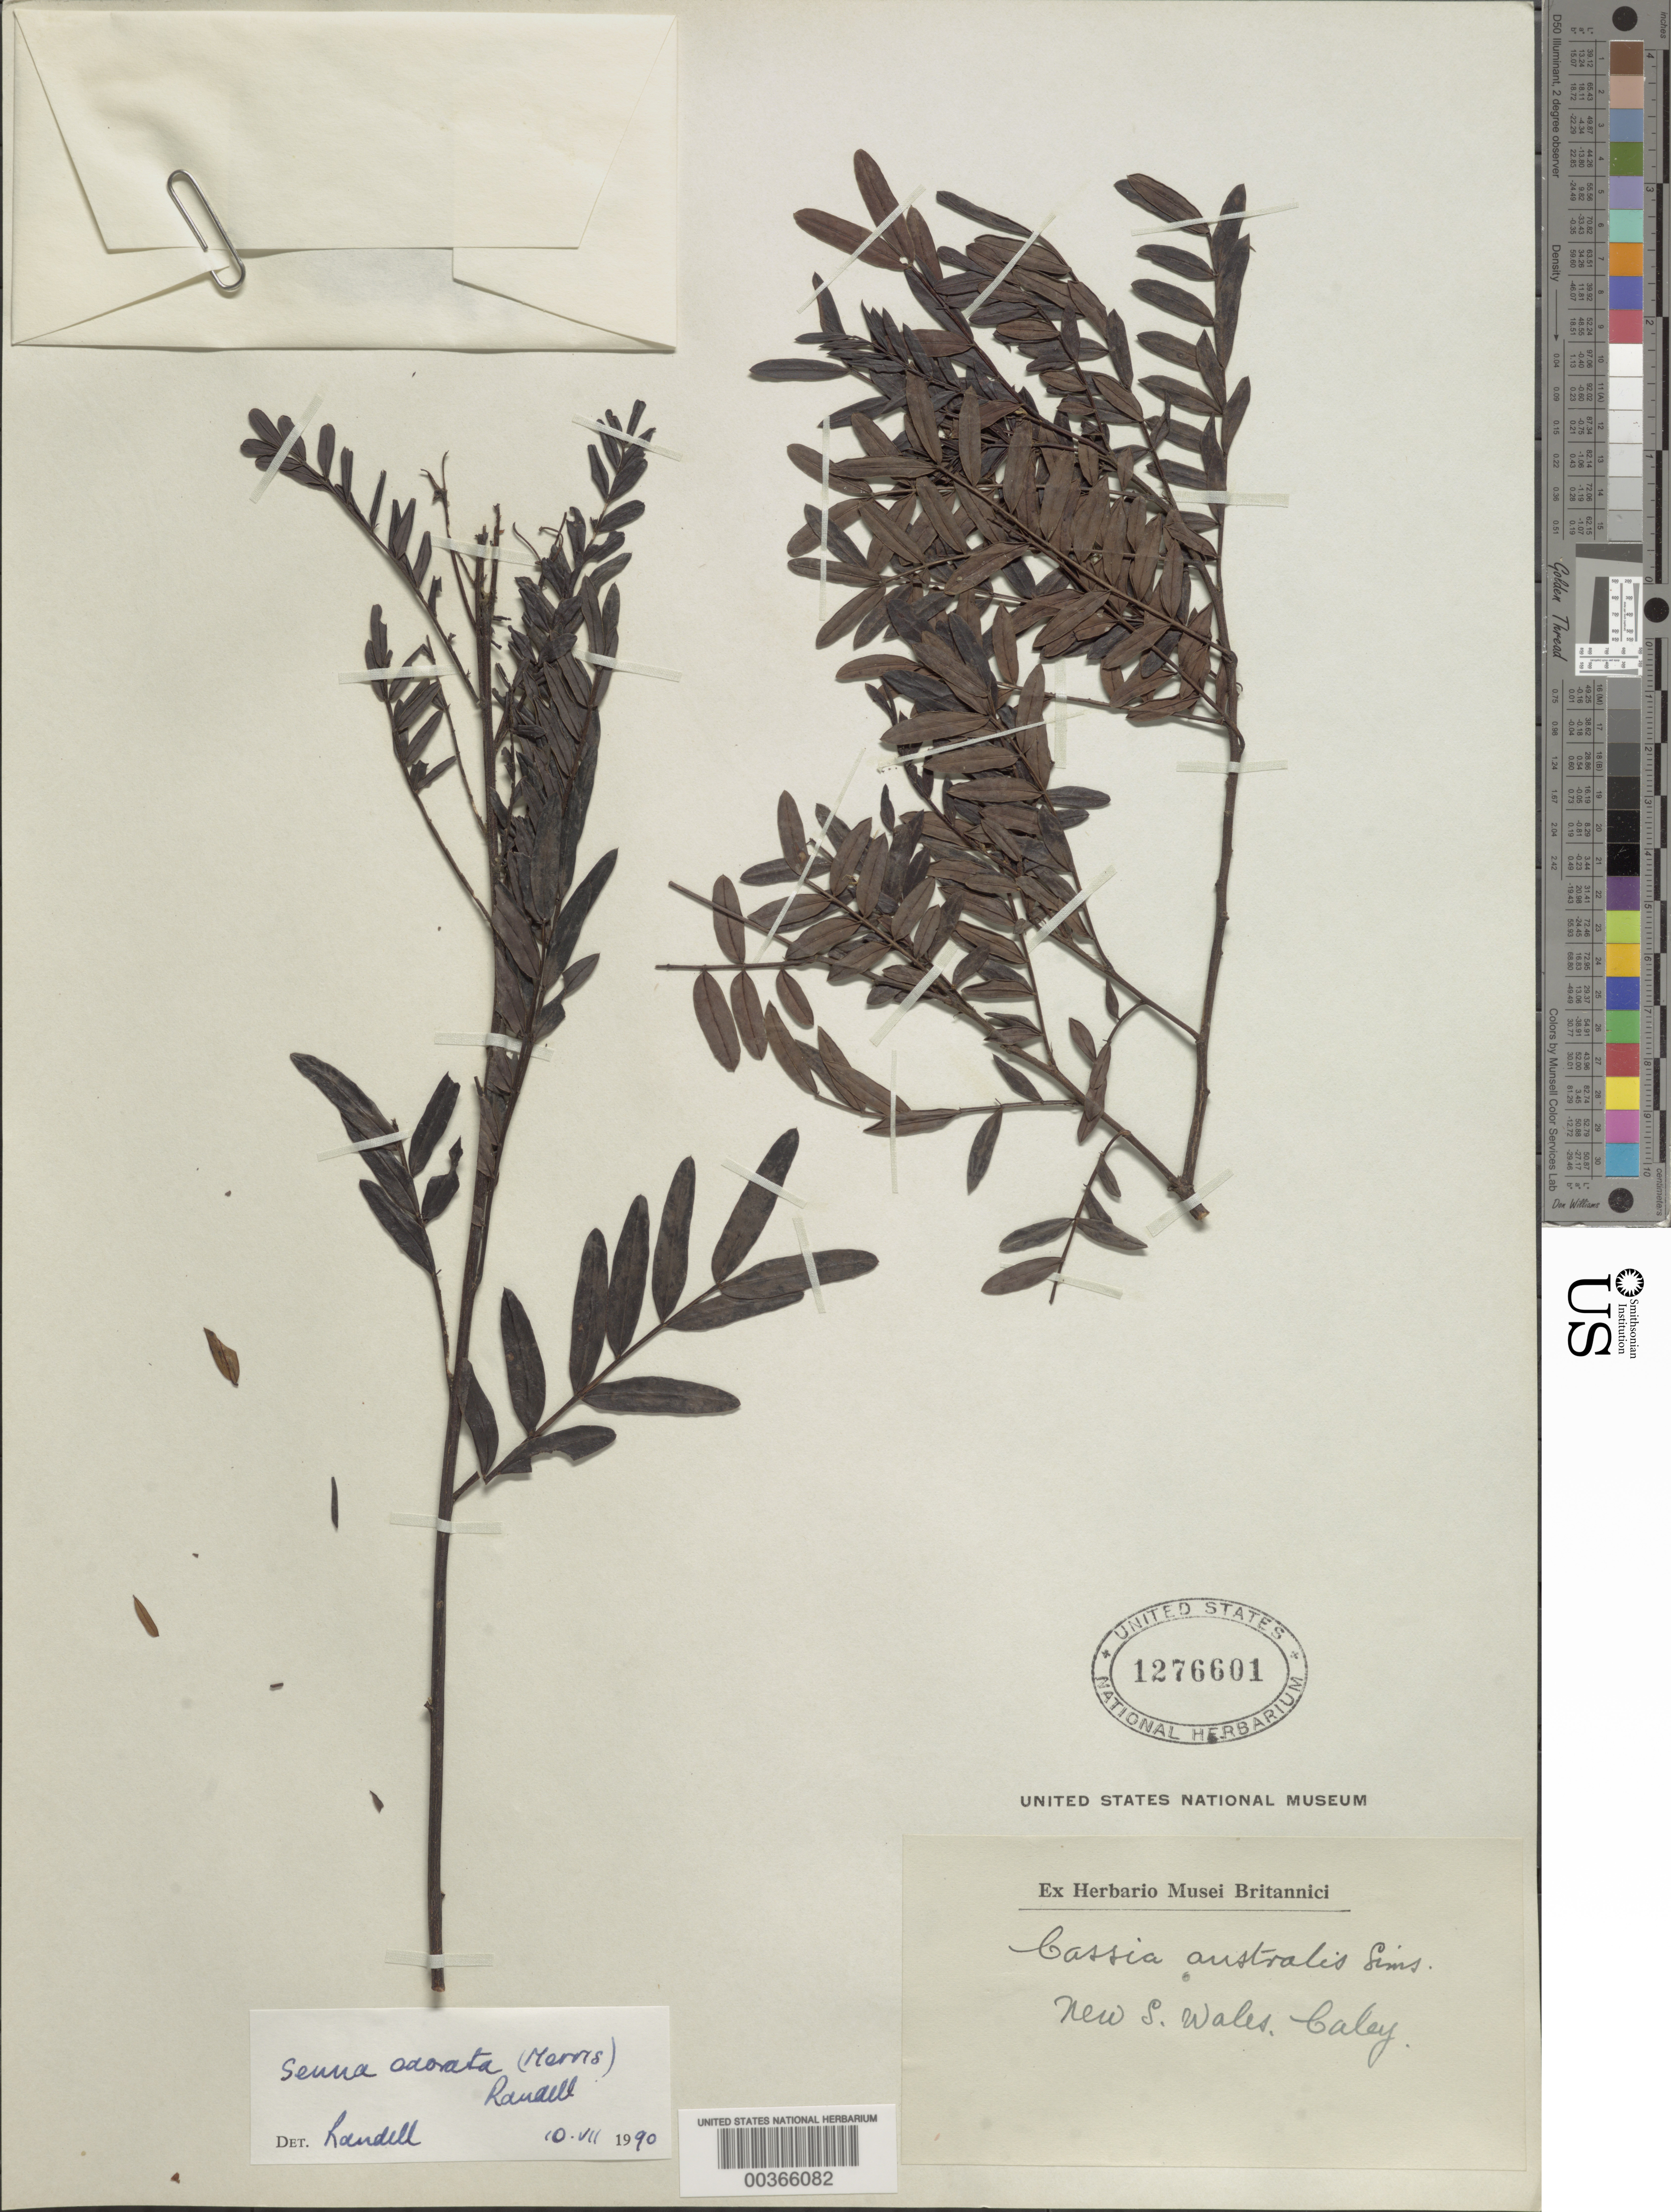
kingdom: Plantae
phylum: Tracheophyta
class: Magnoliopsida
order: Fabales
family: Fabaceae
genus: Senna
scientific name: Senna odorata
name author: (R. Morris) Randell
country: Australia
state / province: New South Wales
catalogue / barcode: US 1276601